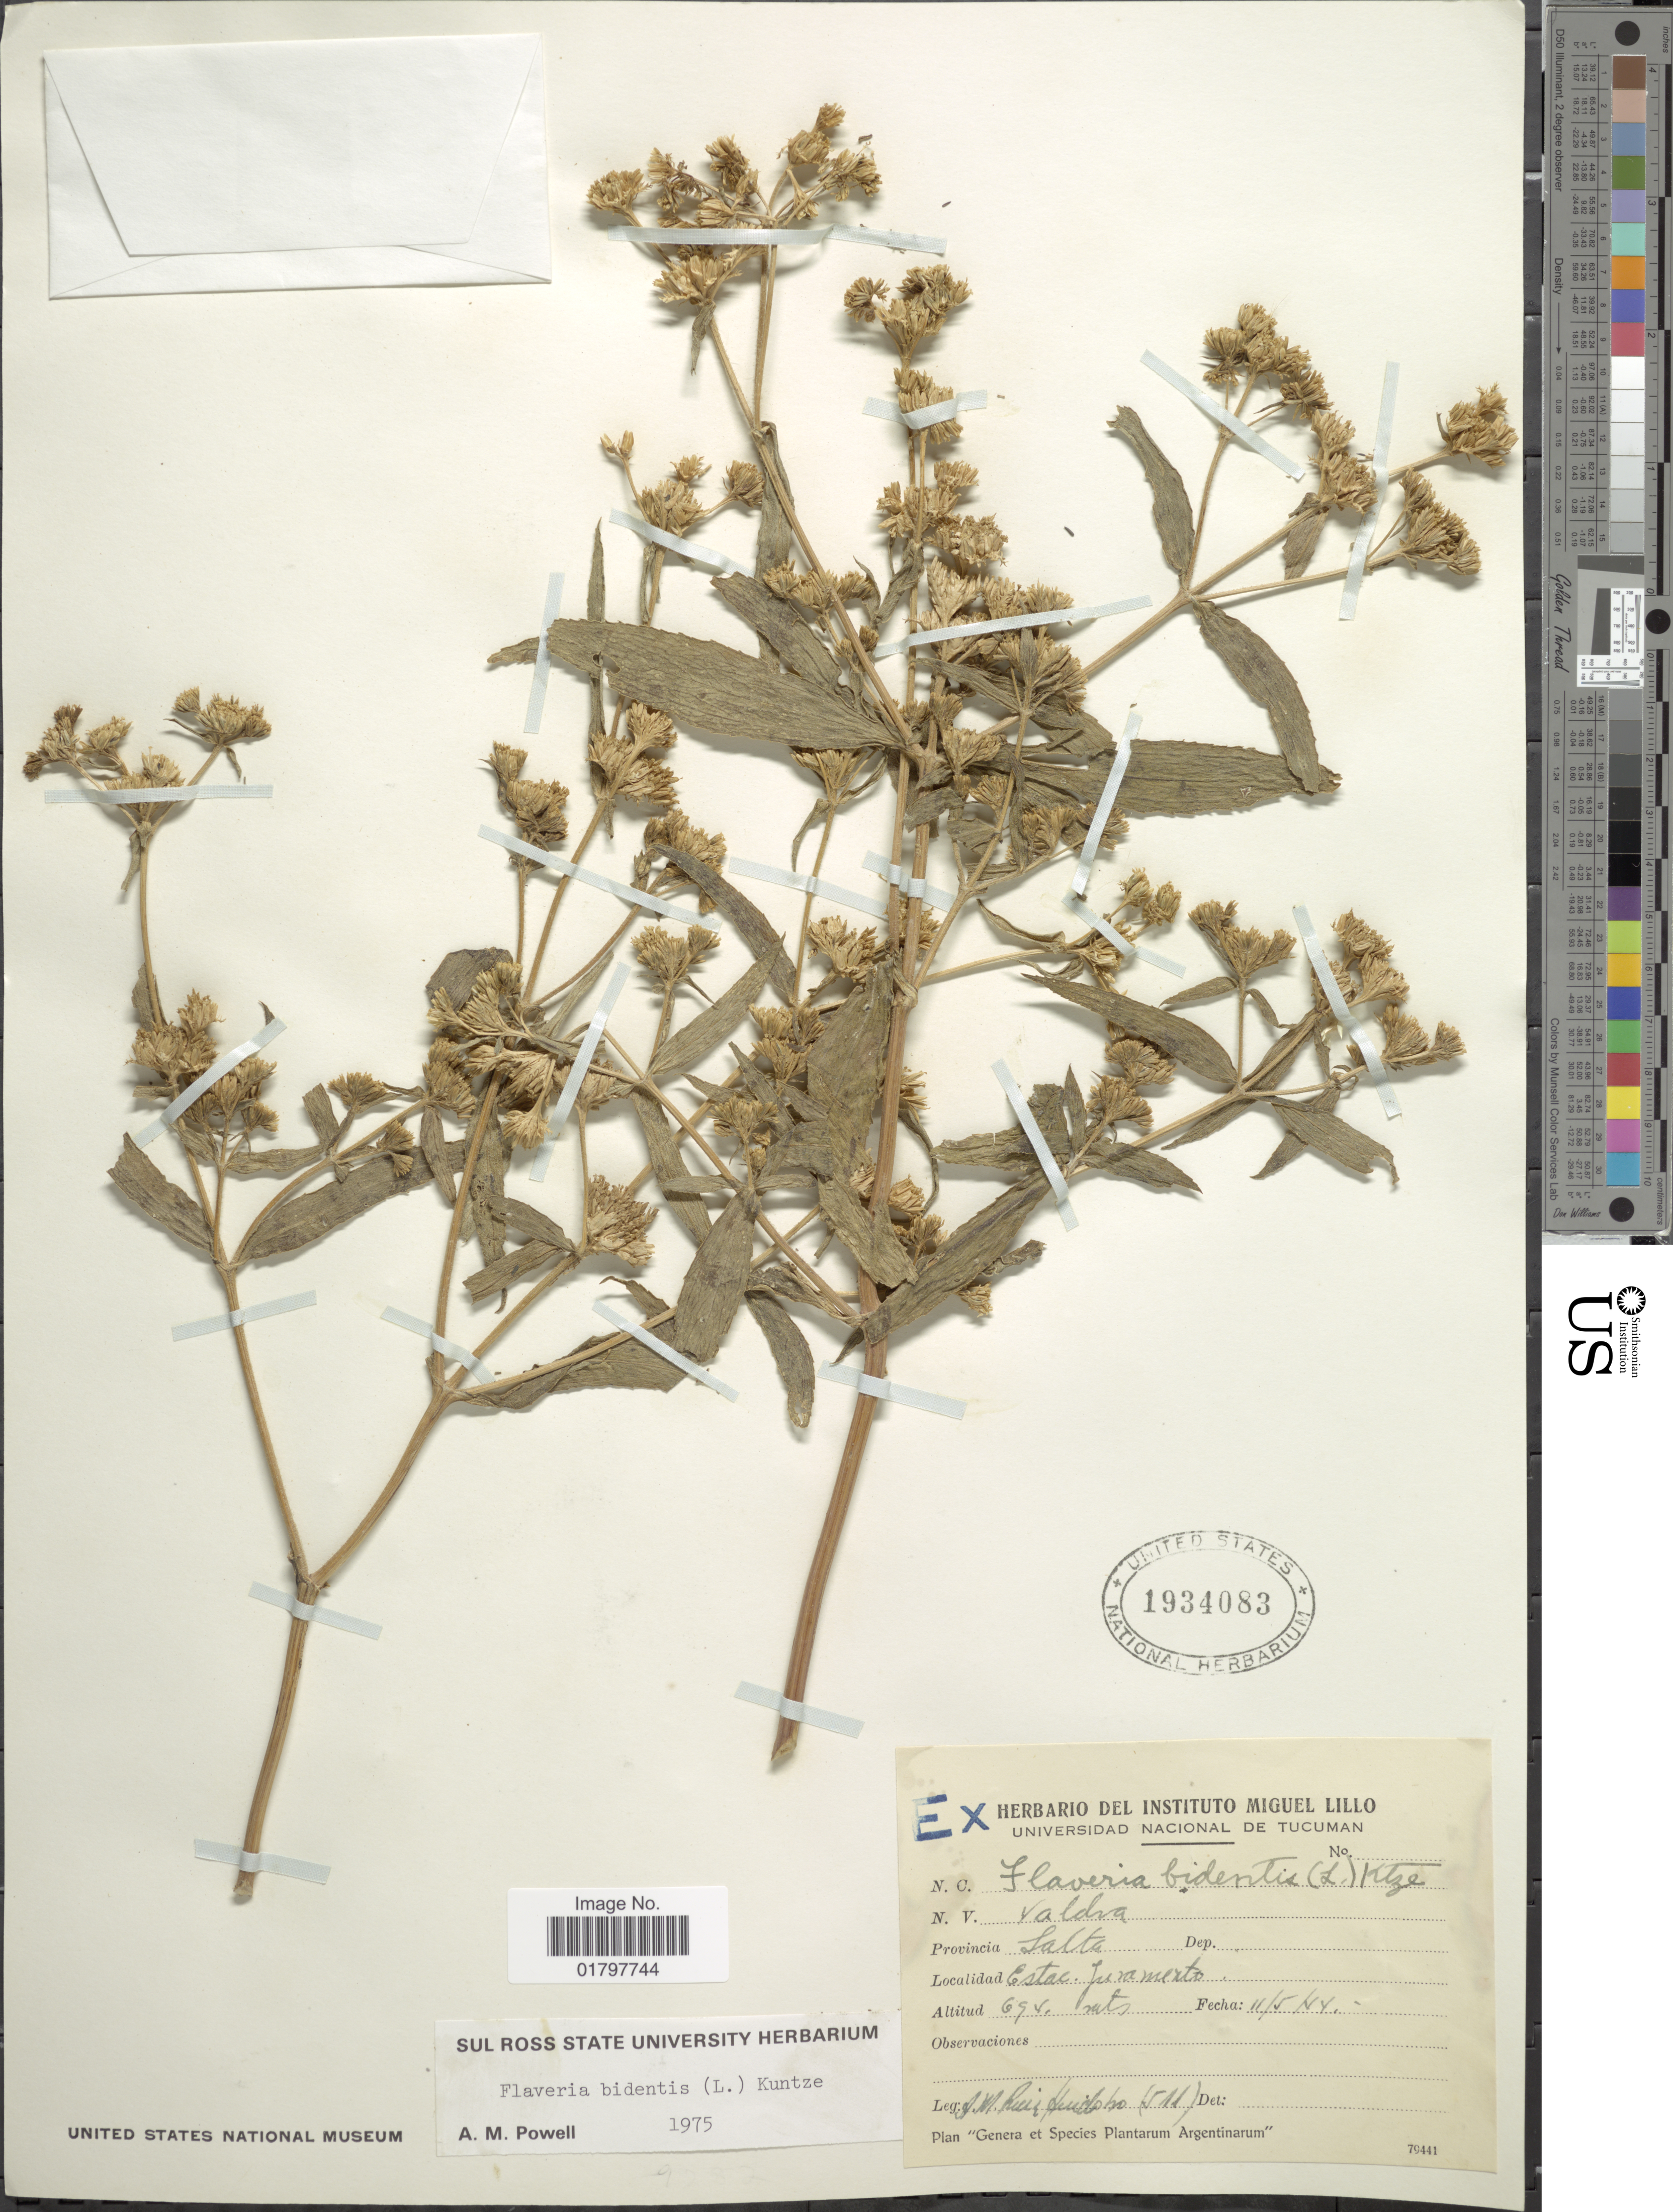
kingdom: Plantae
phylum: Tracheophyta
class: Magnoliopsida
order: Asterales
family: Asteraceae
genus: Flaveria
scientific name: Flaveria bidentis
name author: (L.) Kuntze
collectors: J. M. Ruiz Huidobo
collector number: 511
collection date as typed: Transcribed d/m/y: 11/5/54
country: Argentina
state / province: Salta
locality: Provincia Salta. Estac. Juramento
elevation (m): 695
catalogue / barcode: US 1934083